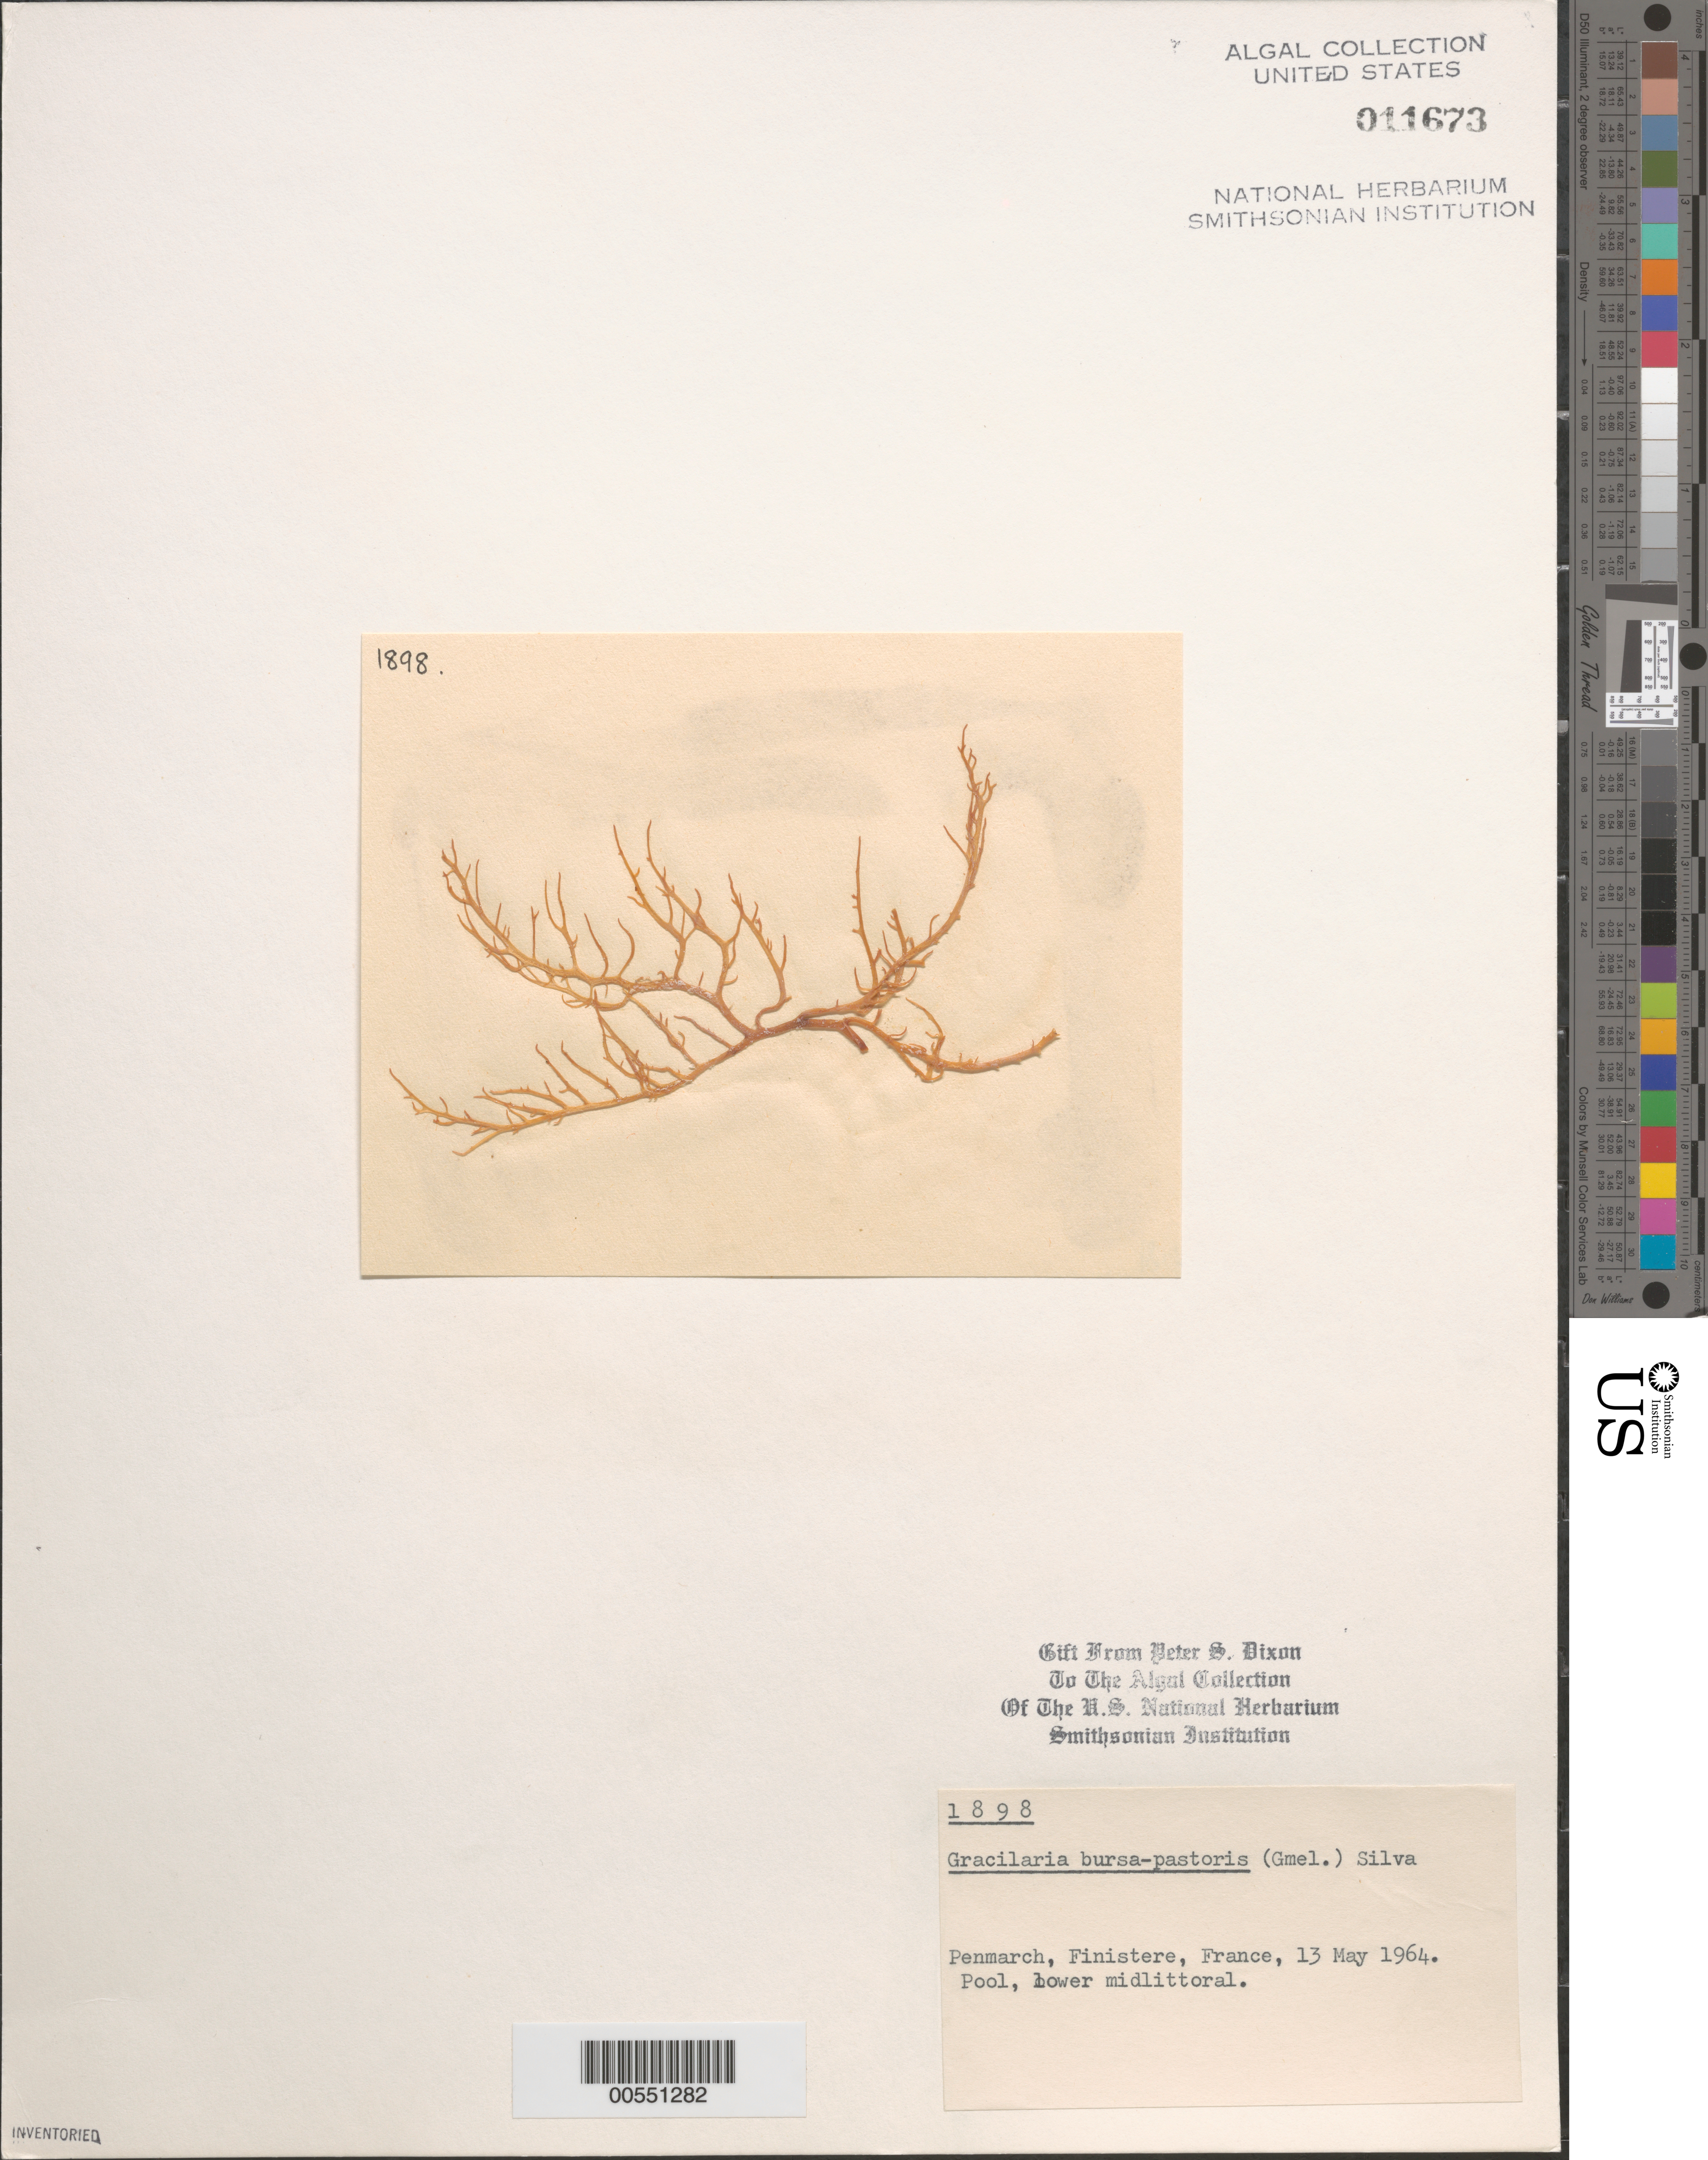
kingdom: Plantae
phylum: Rhodophyta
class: Florideophyceae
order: Gracilariales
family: Gracilariaceae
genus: Gracilaria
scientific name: Gracilaria bursa-pastoris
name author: (S.G. Gmel.) P.C. Silva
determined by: Dixon, P. S.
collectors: P. S. Dixon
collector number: PSD 1898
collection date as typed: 13 May 1964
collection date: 1964-05-13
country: France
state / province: Bretagne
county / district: Finistère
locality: Penmarch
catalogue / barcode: US 11673